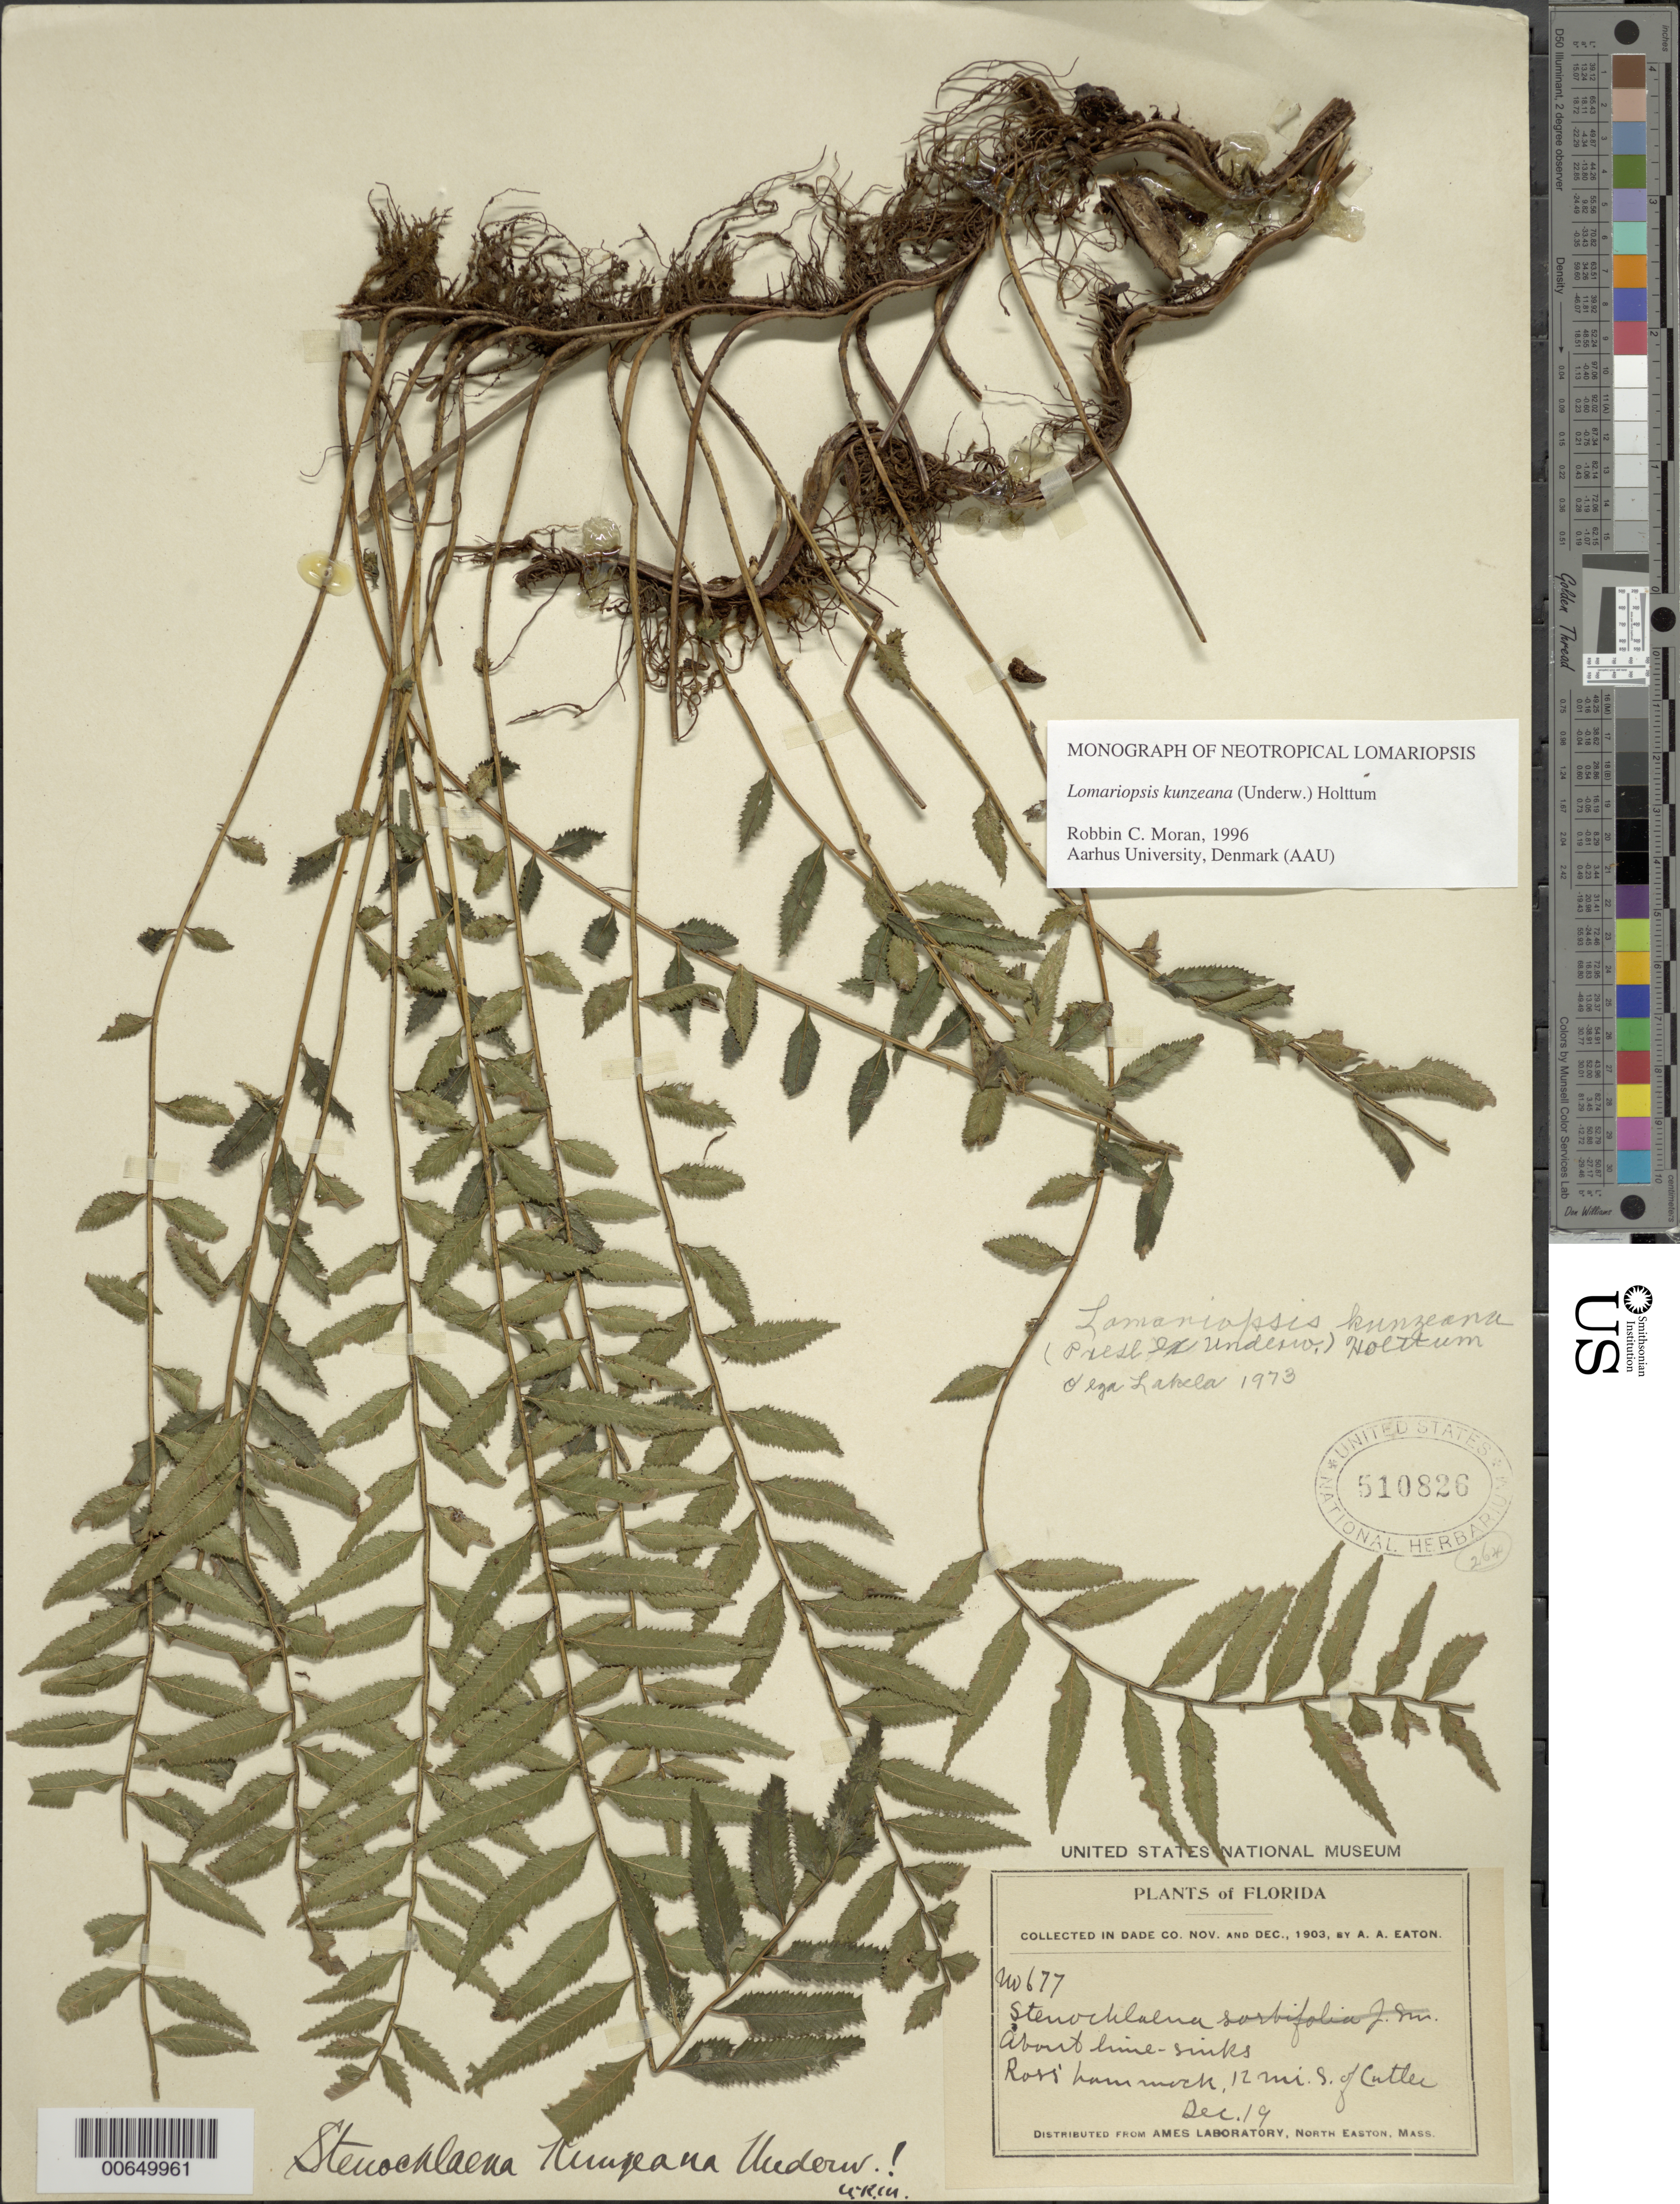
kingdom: Plantae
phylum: Tracheophyta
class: Polypodiopsida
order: Polypodiales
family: Lomariopsidaceae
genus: Lomariopsis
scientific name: Lomariopsis kunzeana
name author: (Underw.) Holttum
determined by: Moran, R. C.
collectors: A. A. Eaton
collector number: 677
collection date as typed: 19 Dec 1903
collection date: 1903-12-19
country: United States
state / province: Florida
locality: Ross' Hammock 12 miles S of Cutler.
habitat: About lime sinks.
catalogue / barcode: US 510826